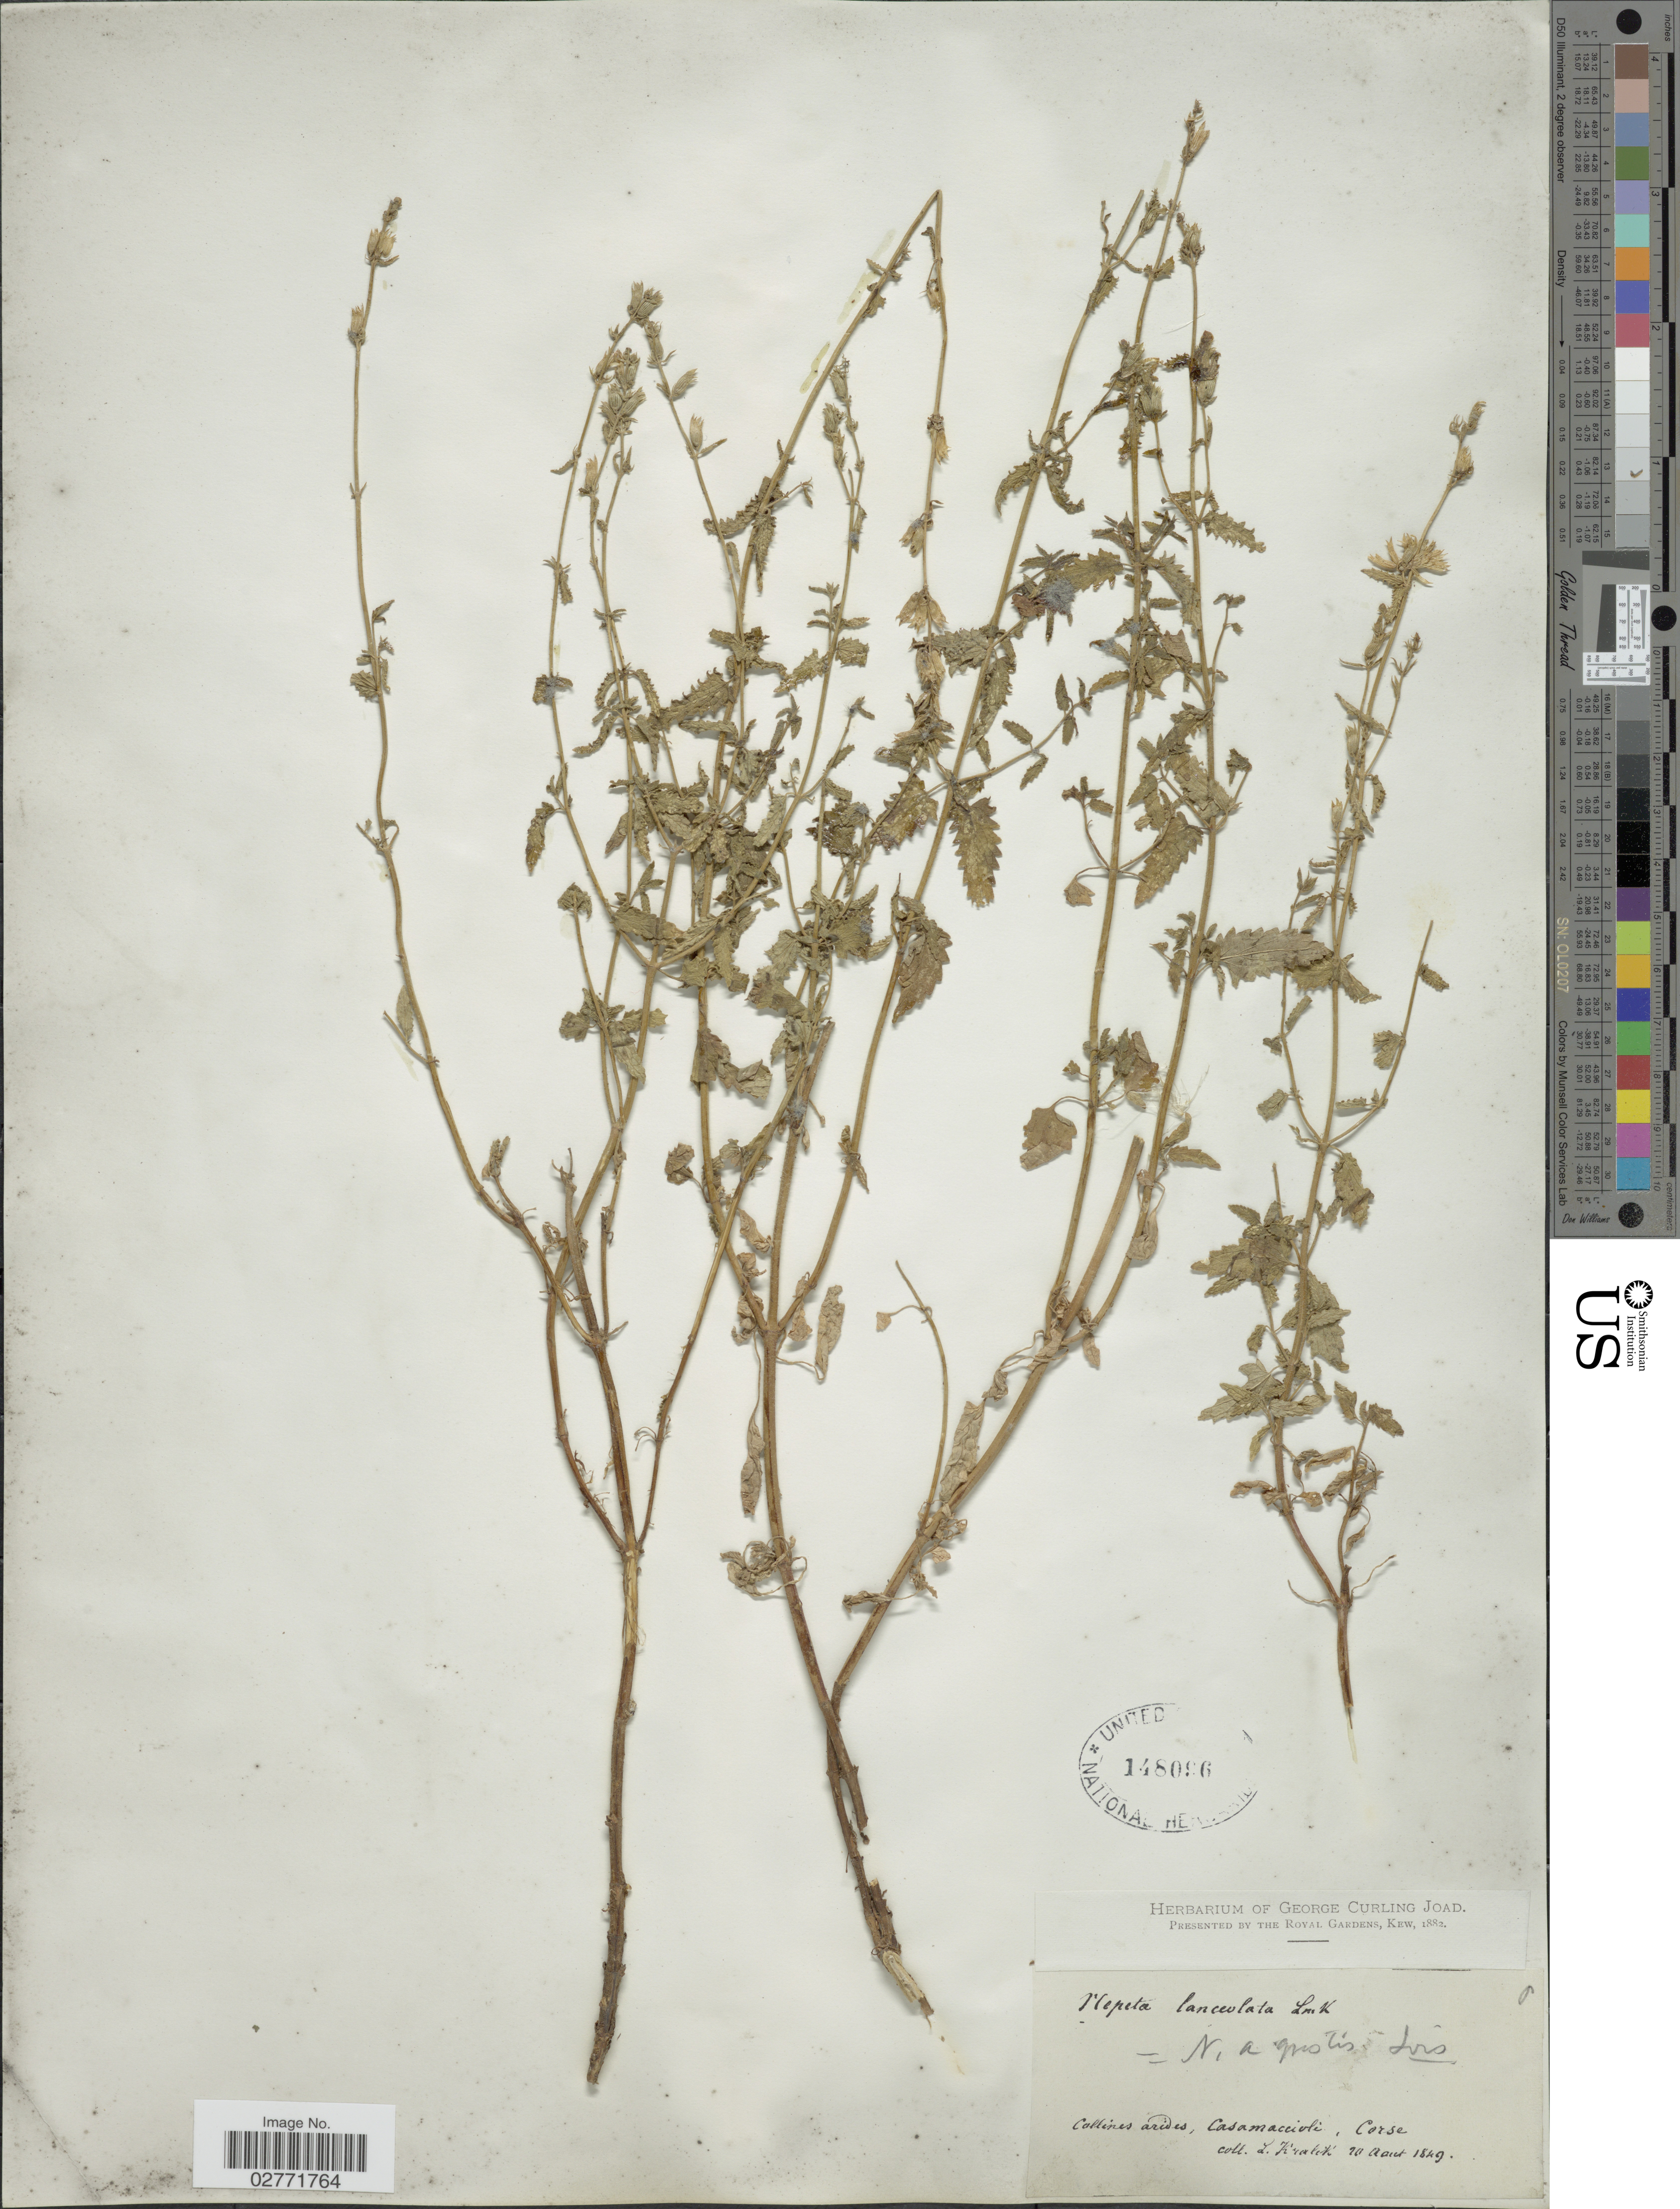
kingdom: Plantae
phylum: Tracheophyta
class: Magnoliopsida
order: Lamiales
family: Lamiaceae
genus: Nepeta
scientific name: Nepeta lanceolata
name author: Lam.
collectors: L. Kralik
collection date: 1849-08-20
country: France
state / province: Corsica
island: Corse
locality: Collines arides, Casamaccioli, Corse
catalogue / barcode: US 148096